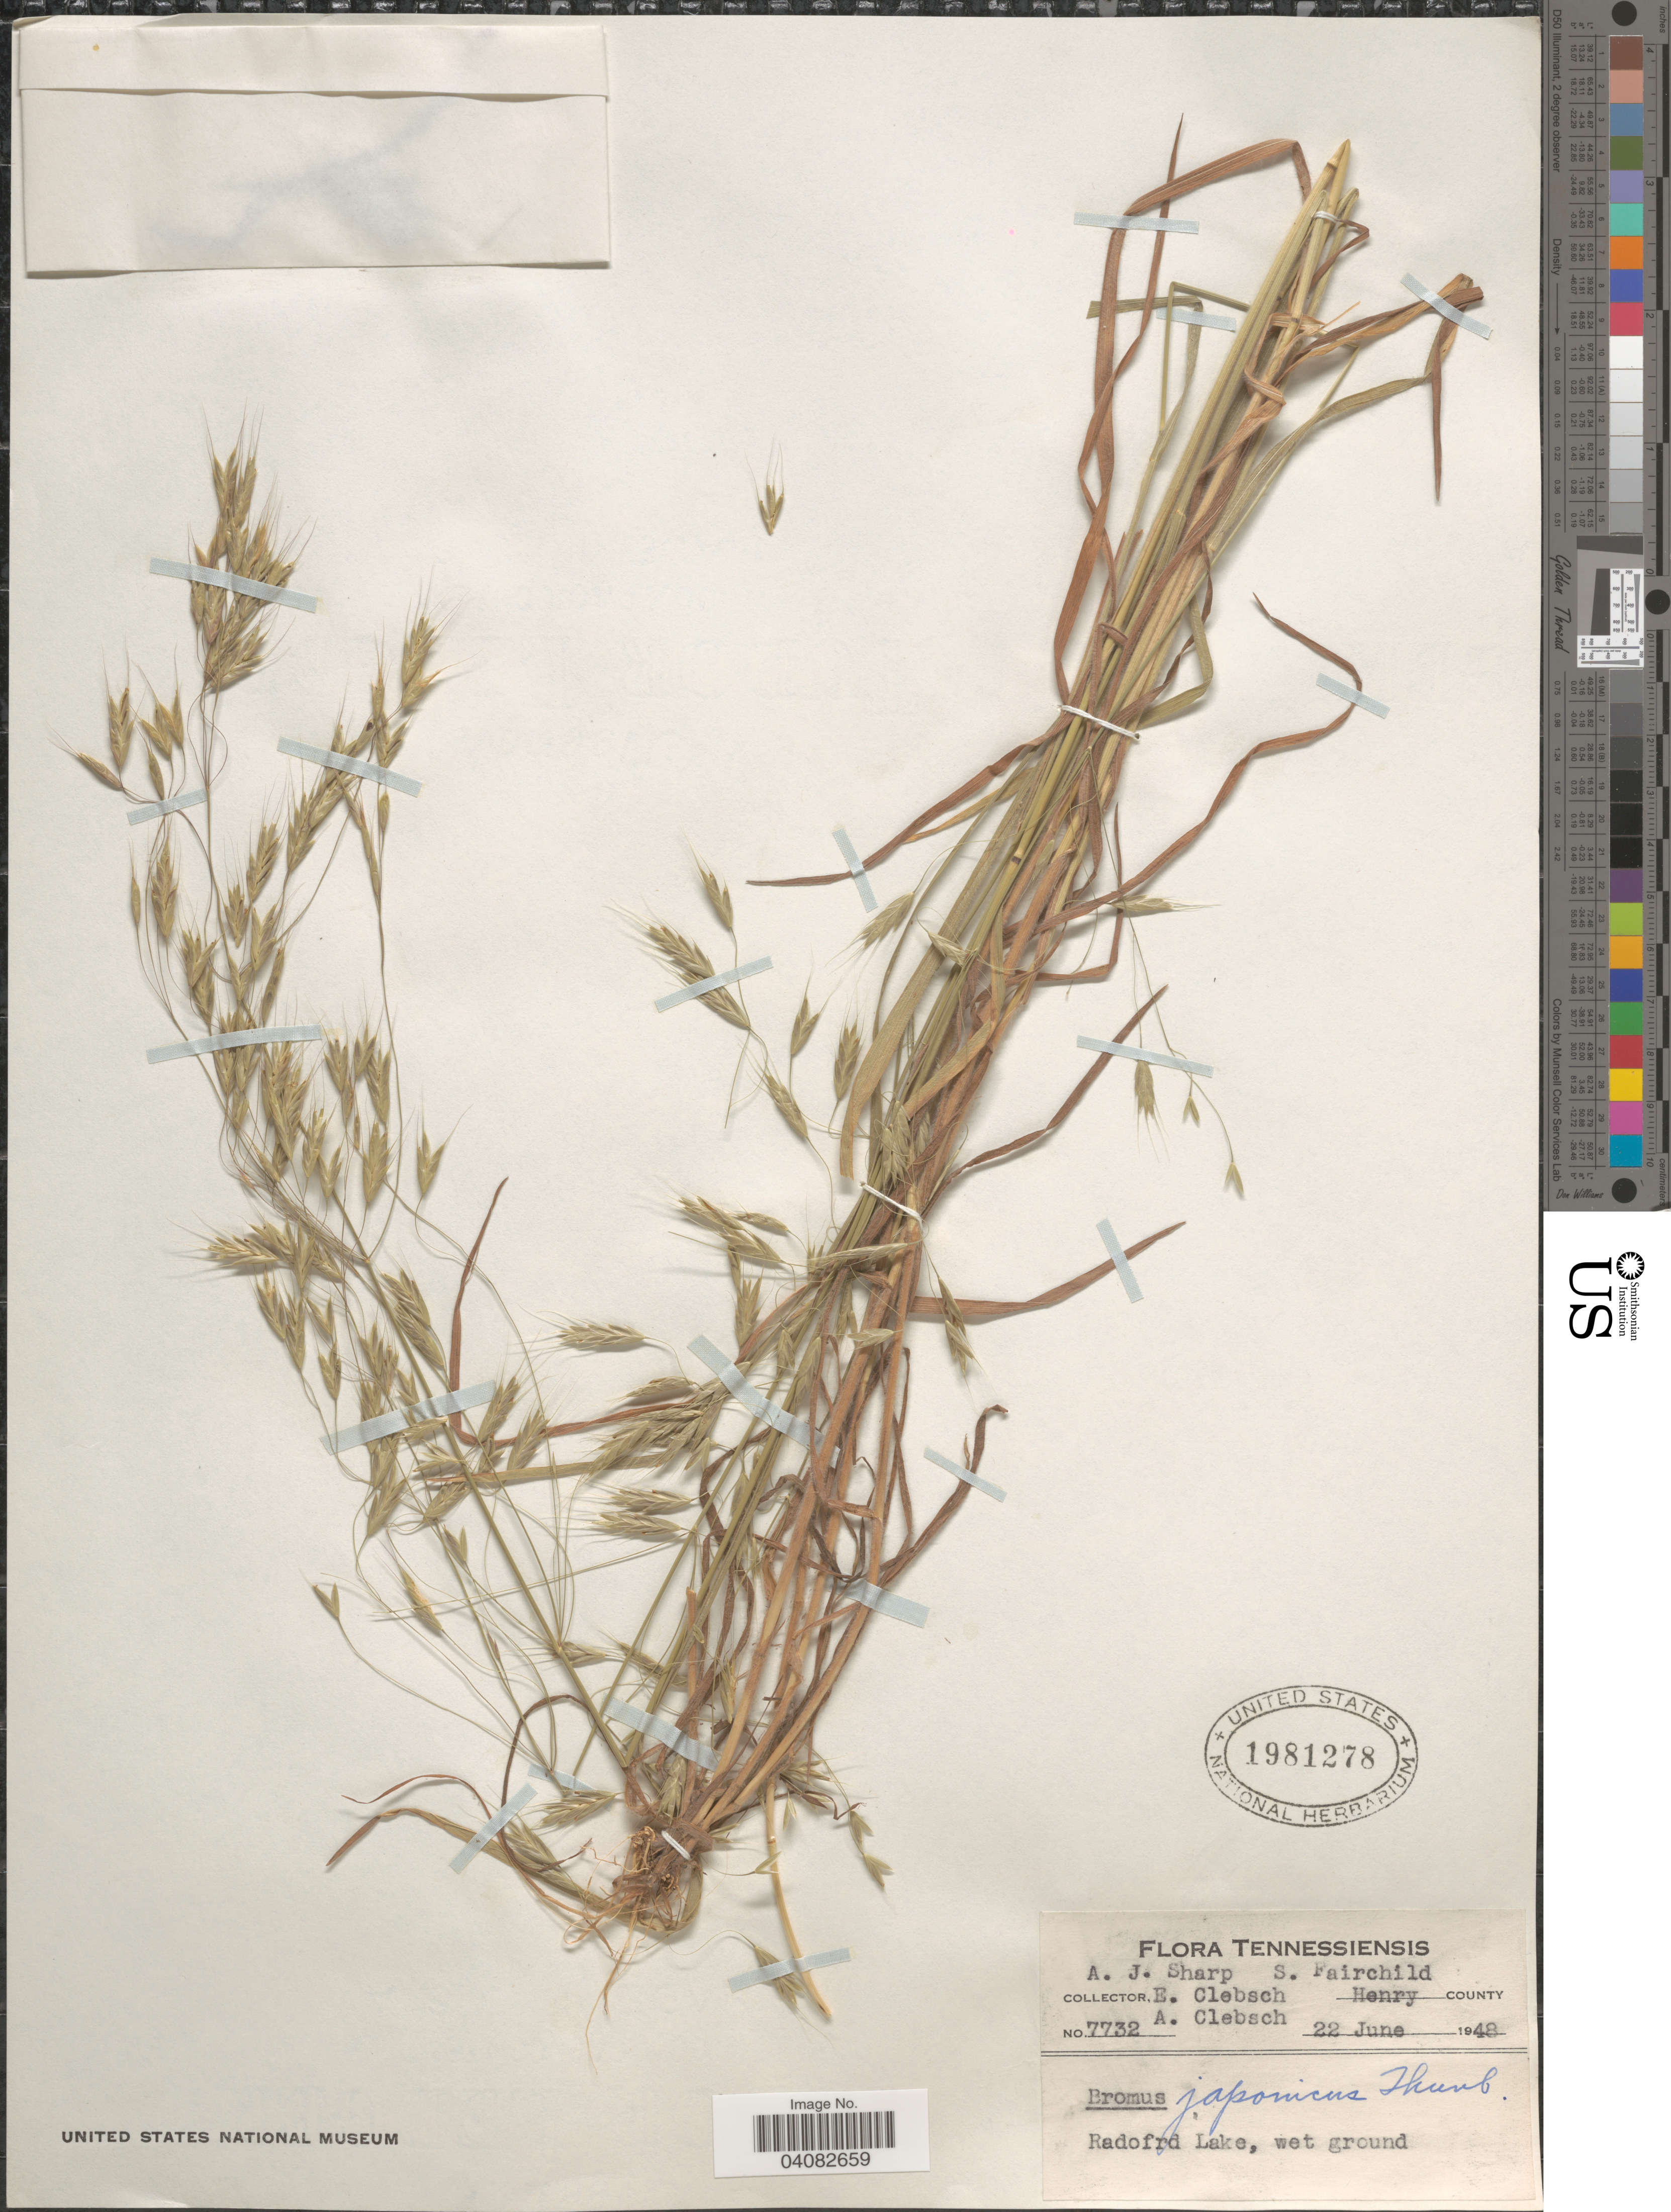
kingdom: Plantae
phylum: Tracheophyta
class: Liliopsida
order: Poales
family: Poaceae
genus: Bromus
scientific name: Bromus japonicus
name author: Houtt.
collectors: A. J. Sharp, E. Clebsch & A. Clebsch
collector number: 7732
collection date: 1948-06-22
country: United States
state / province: Tennessee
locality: Henry County. Radofrd Lake, wet ground.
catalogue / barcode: US 1981278